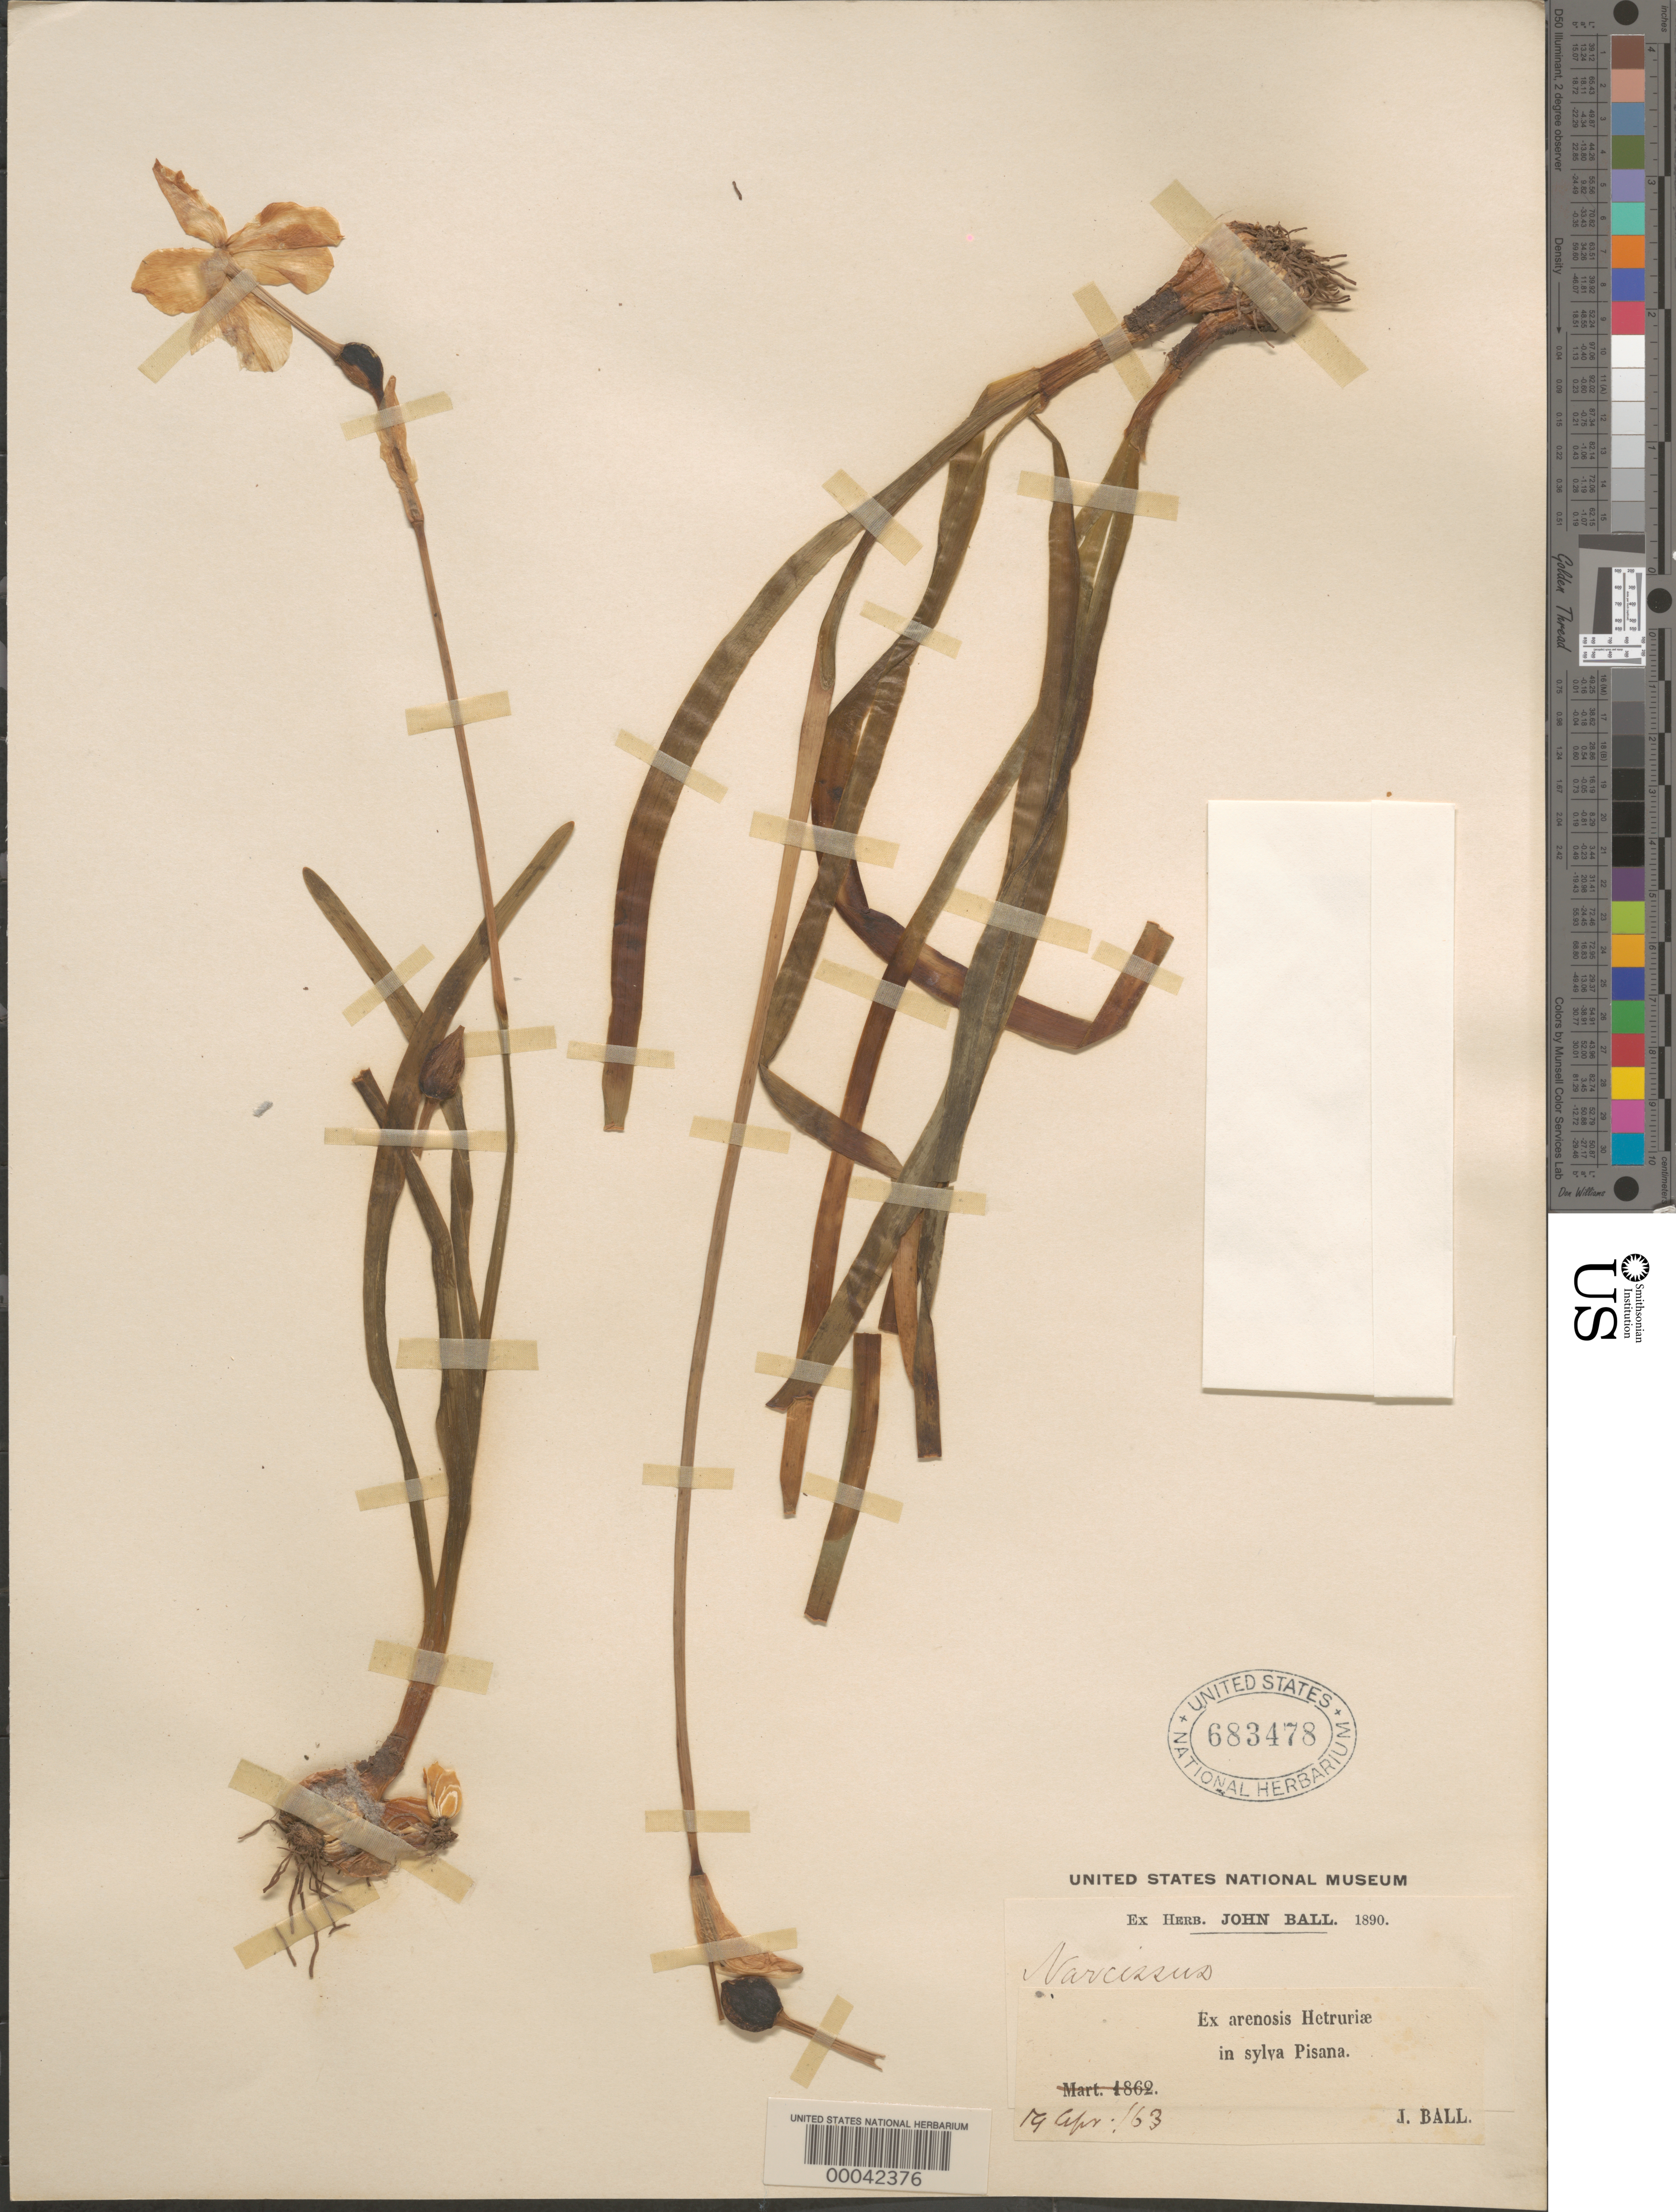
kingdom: Plantae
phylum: Tracheophyta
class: Liliopsida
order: Asparagales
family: Amaryllidaceae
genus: Narcissus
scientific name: Narcissus sp.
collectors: J. Ball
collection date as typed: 19 Apr 1863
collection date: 1863-04-19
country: Italy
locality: Hetruriae; in woods of pisana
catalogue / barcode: US 683478